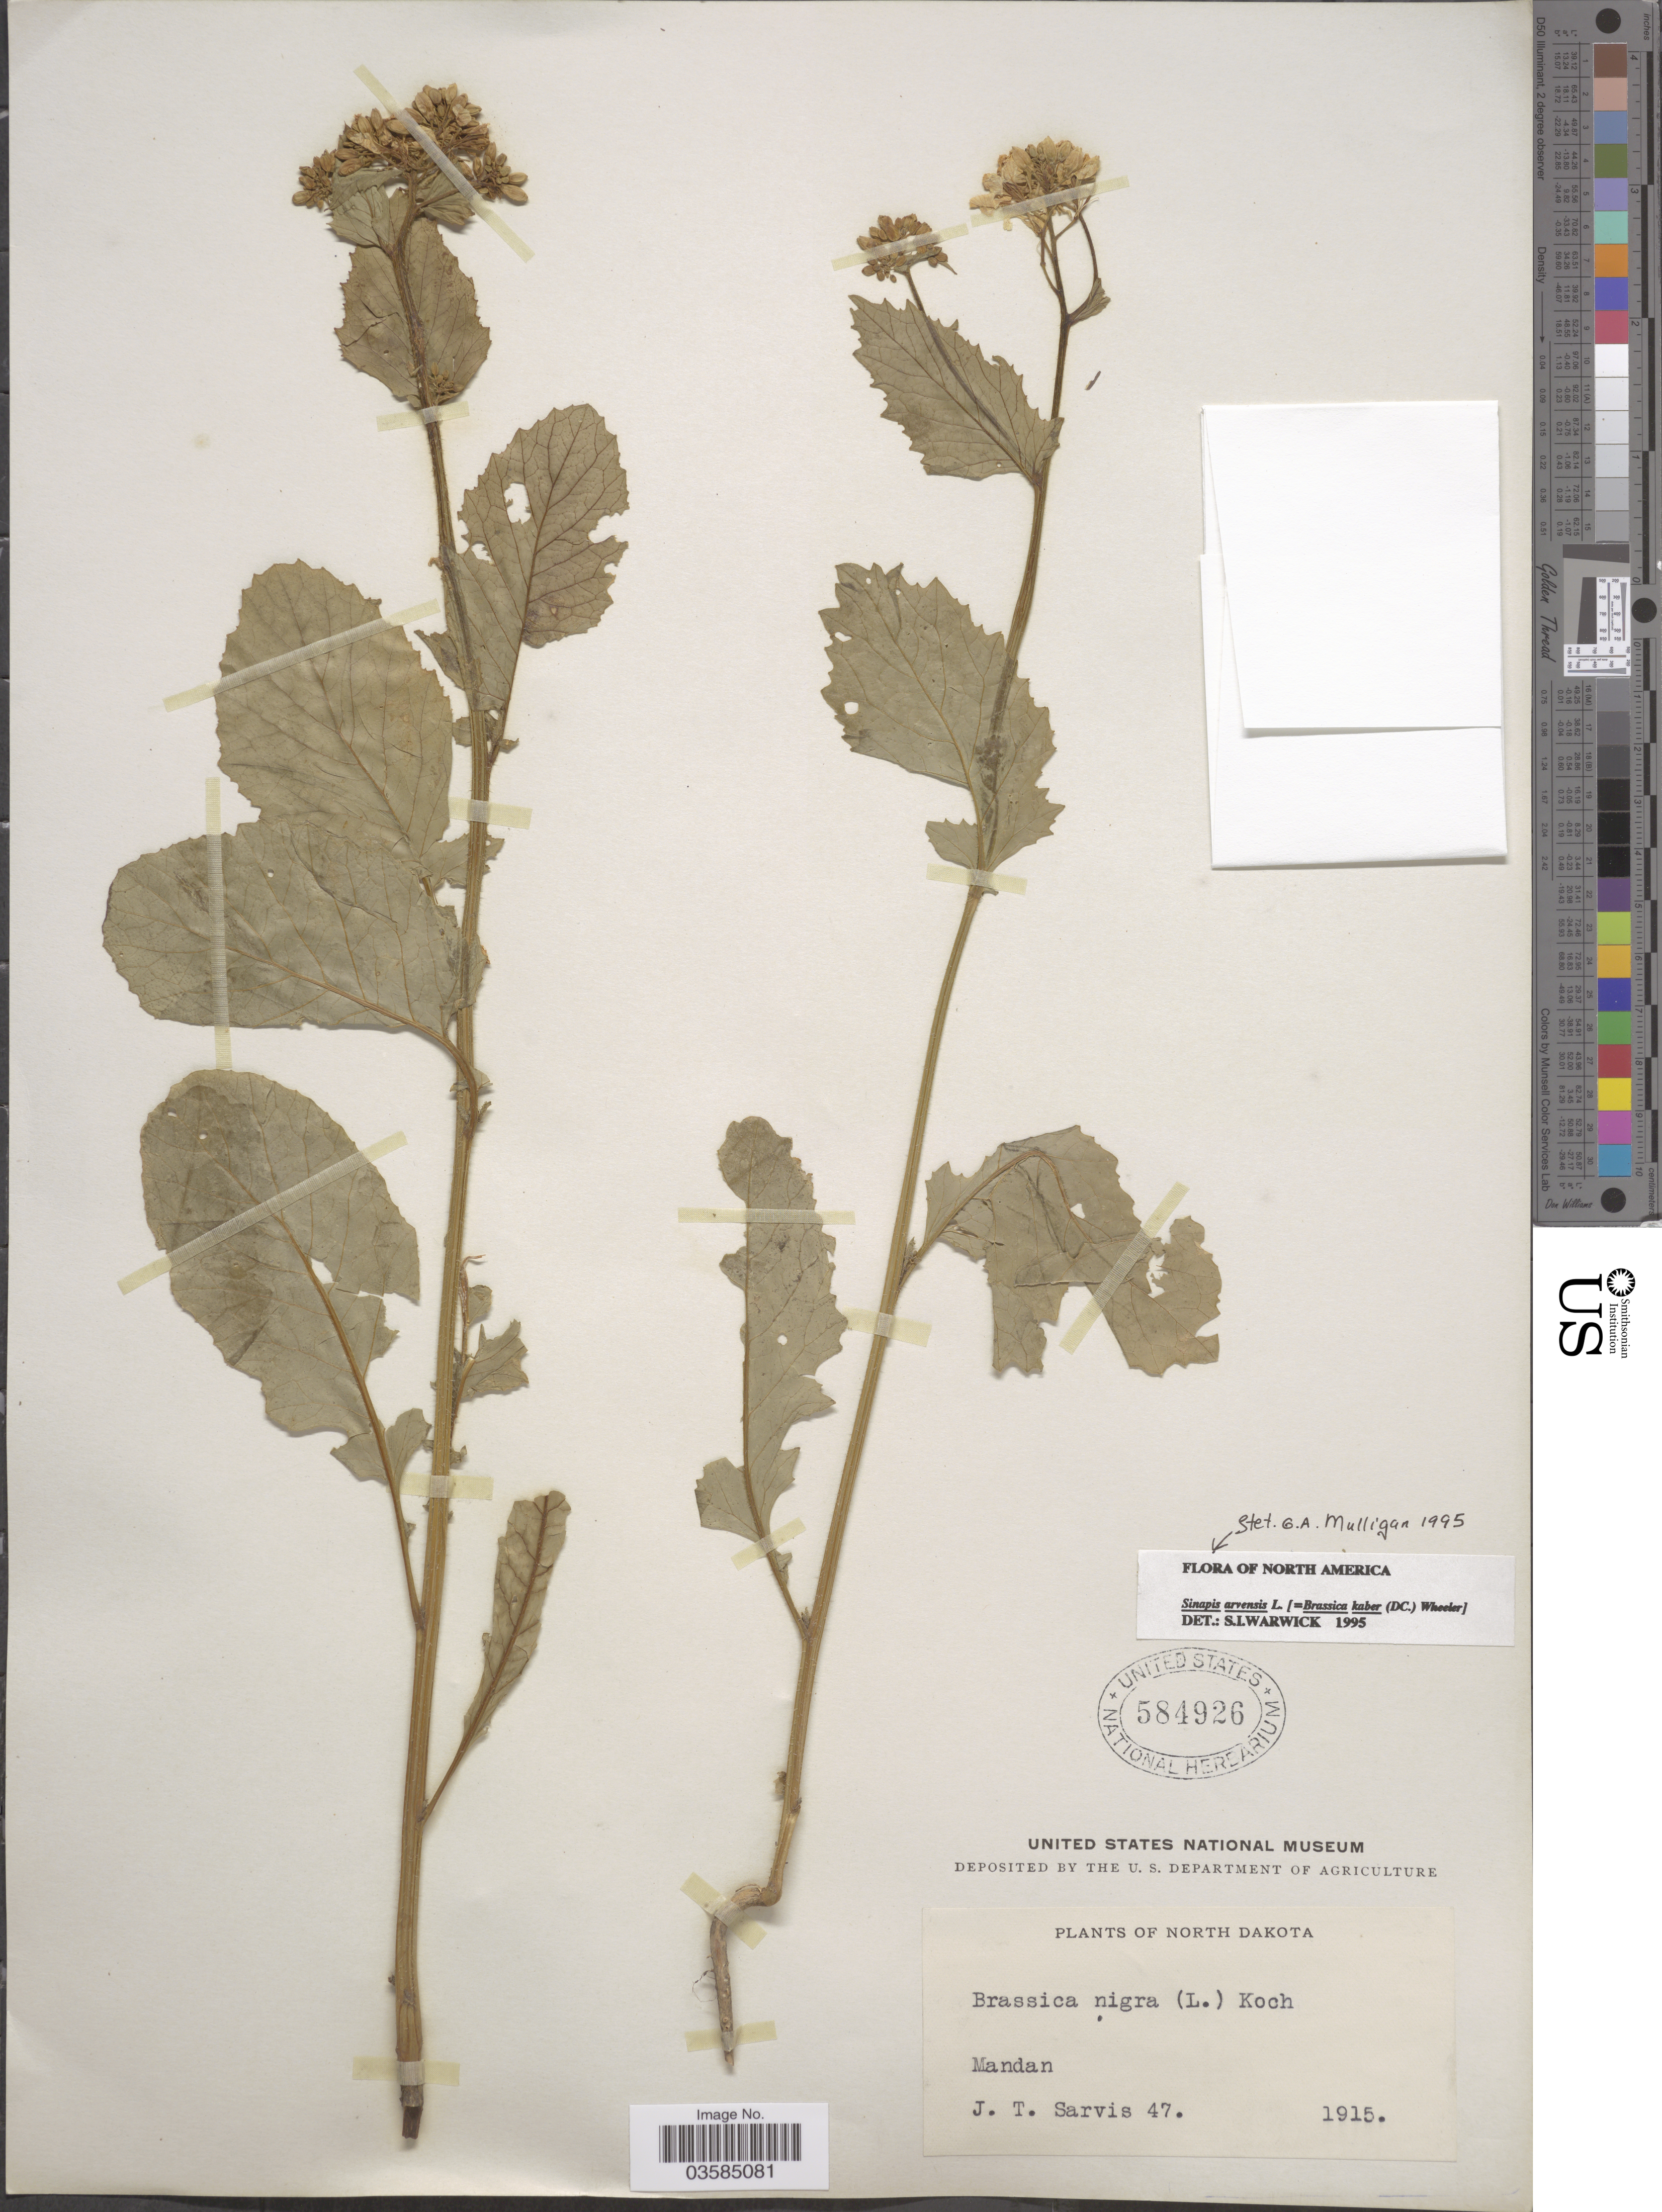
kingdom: Plantae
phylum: Tracheophyta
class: Magnoliopsida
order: Brassicales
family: Brassicaceae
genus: Brassica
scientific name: Brassica kaber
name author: (DC.) L.C. Wheeler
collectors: J. Sarvis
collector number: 47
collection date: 1915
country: United States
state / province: North Dakota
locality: Mandan.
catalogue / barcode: US 584926